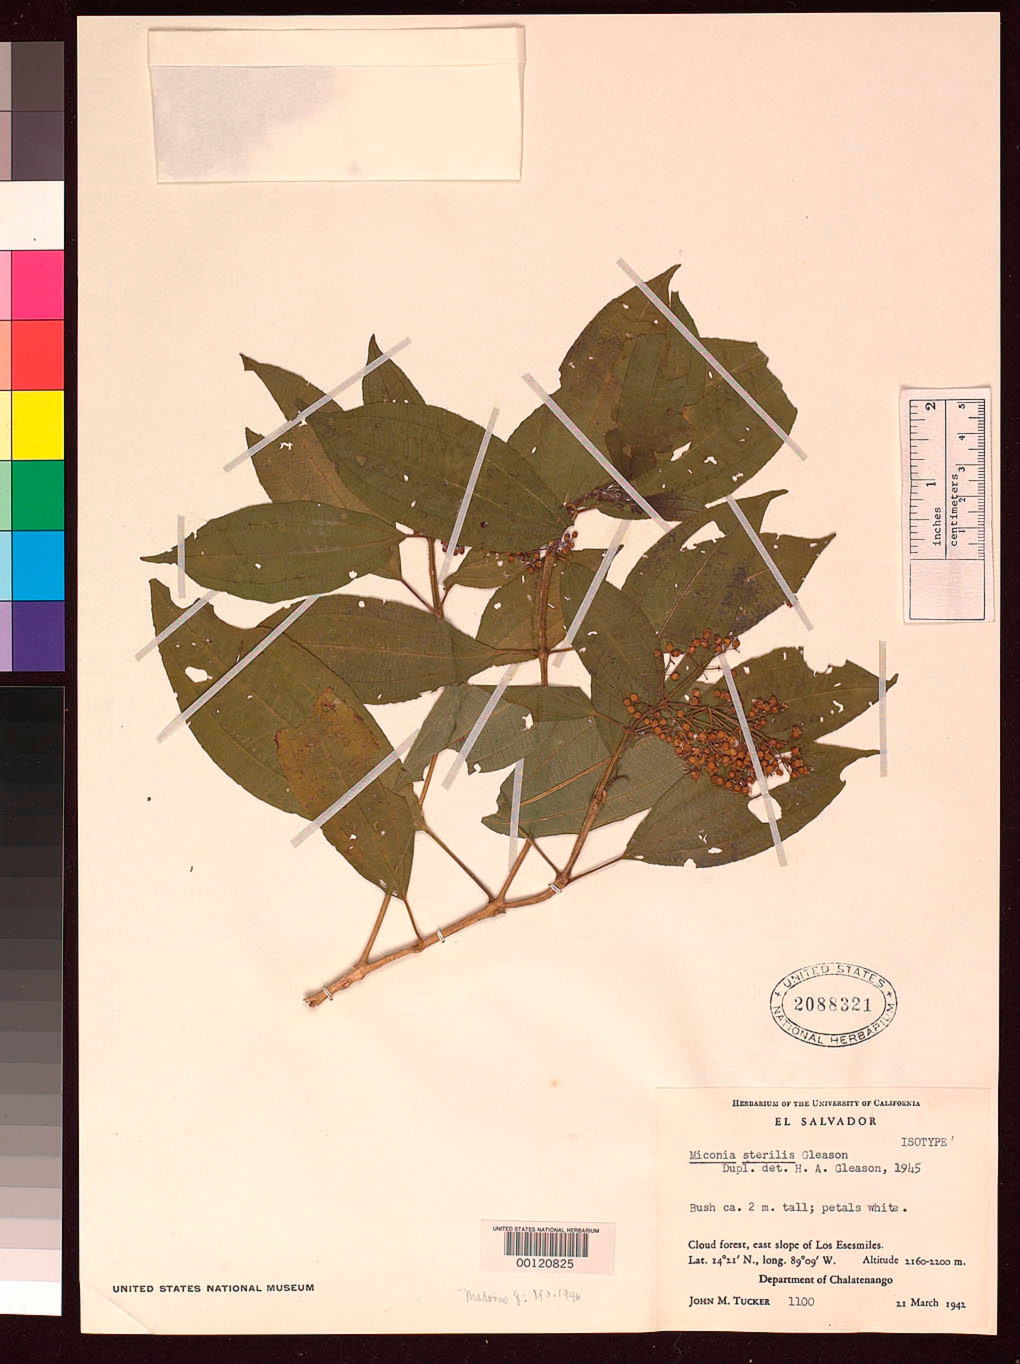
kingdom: Plantae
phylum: Tracheophyta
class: Magnoliopsida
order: Myrtales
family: Melastomataceae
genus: Miconia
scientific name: Miconia sterilis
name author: Gleason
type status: Isotype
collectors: J. M. Tucker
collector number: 1100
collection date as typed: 21 Mar 1942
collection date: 1942-03-21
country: El Salvador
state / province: Chalatenango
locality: E side of Los Esesmiles.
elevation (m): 2200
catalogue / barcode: US 2088321